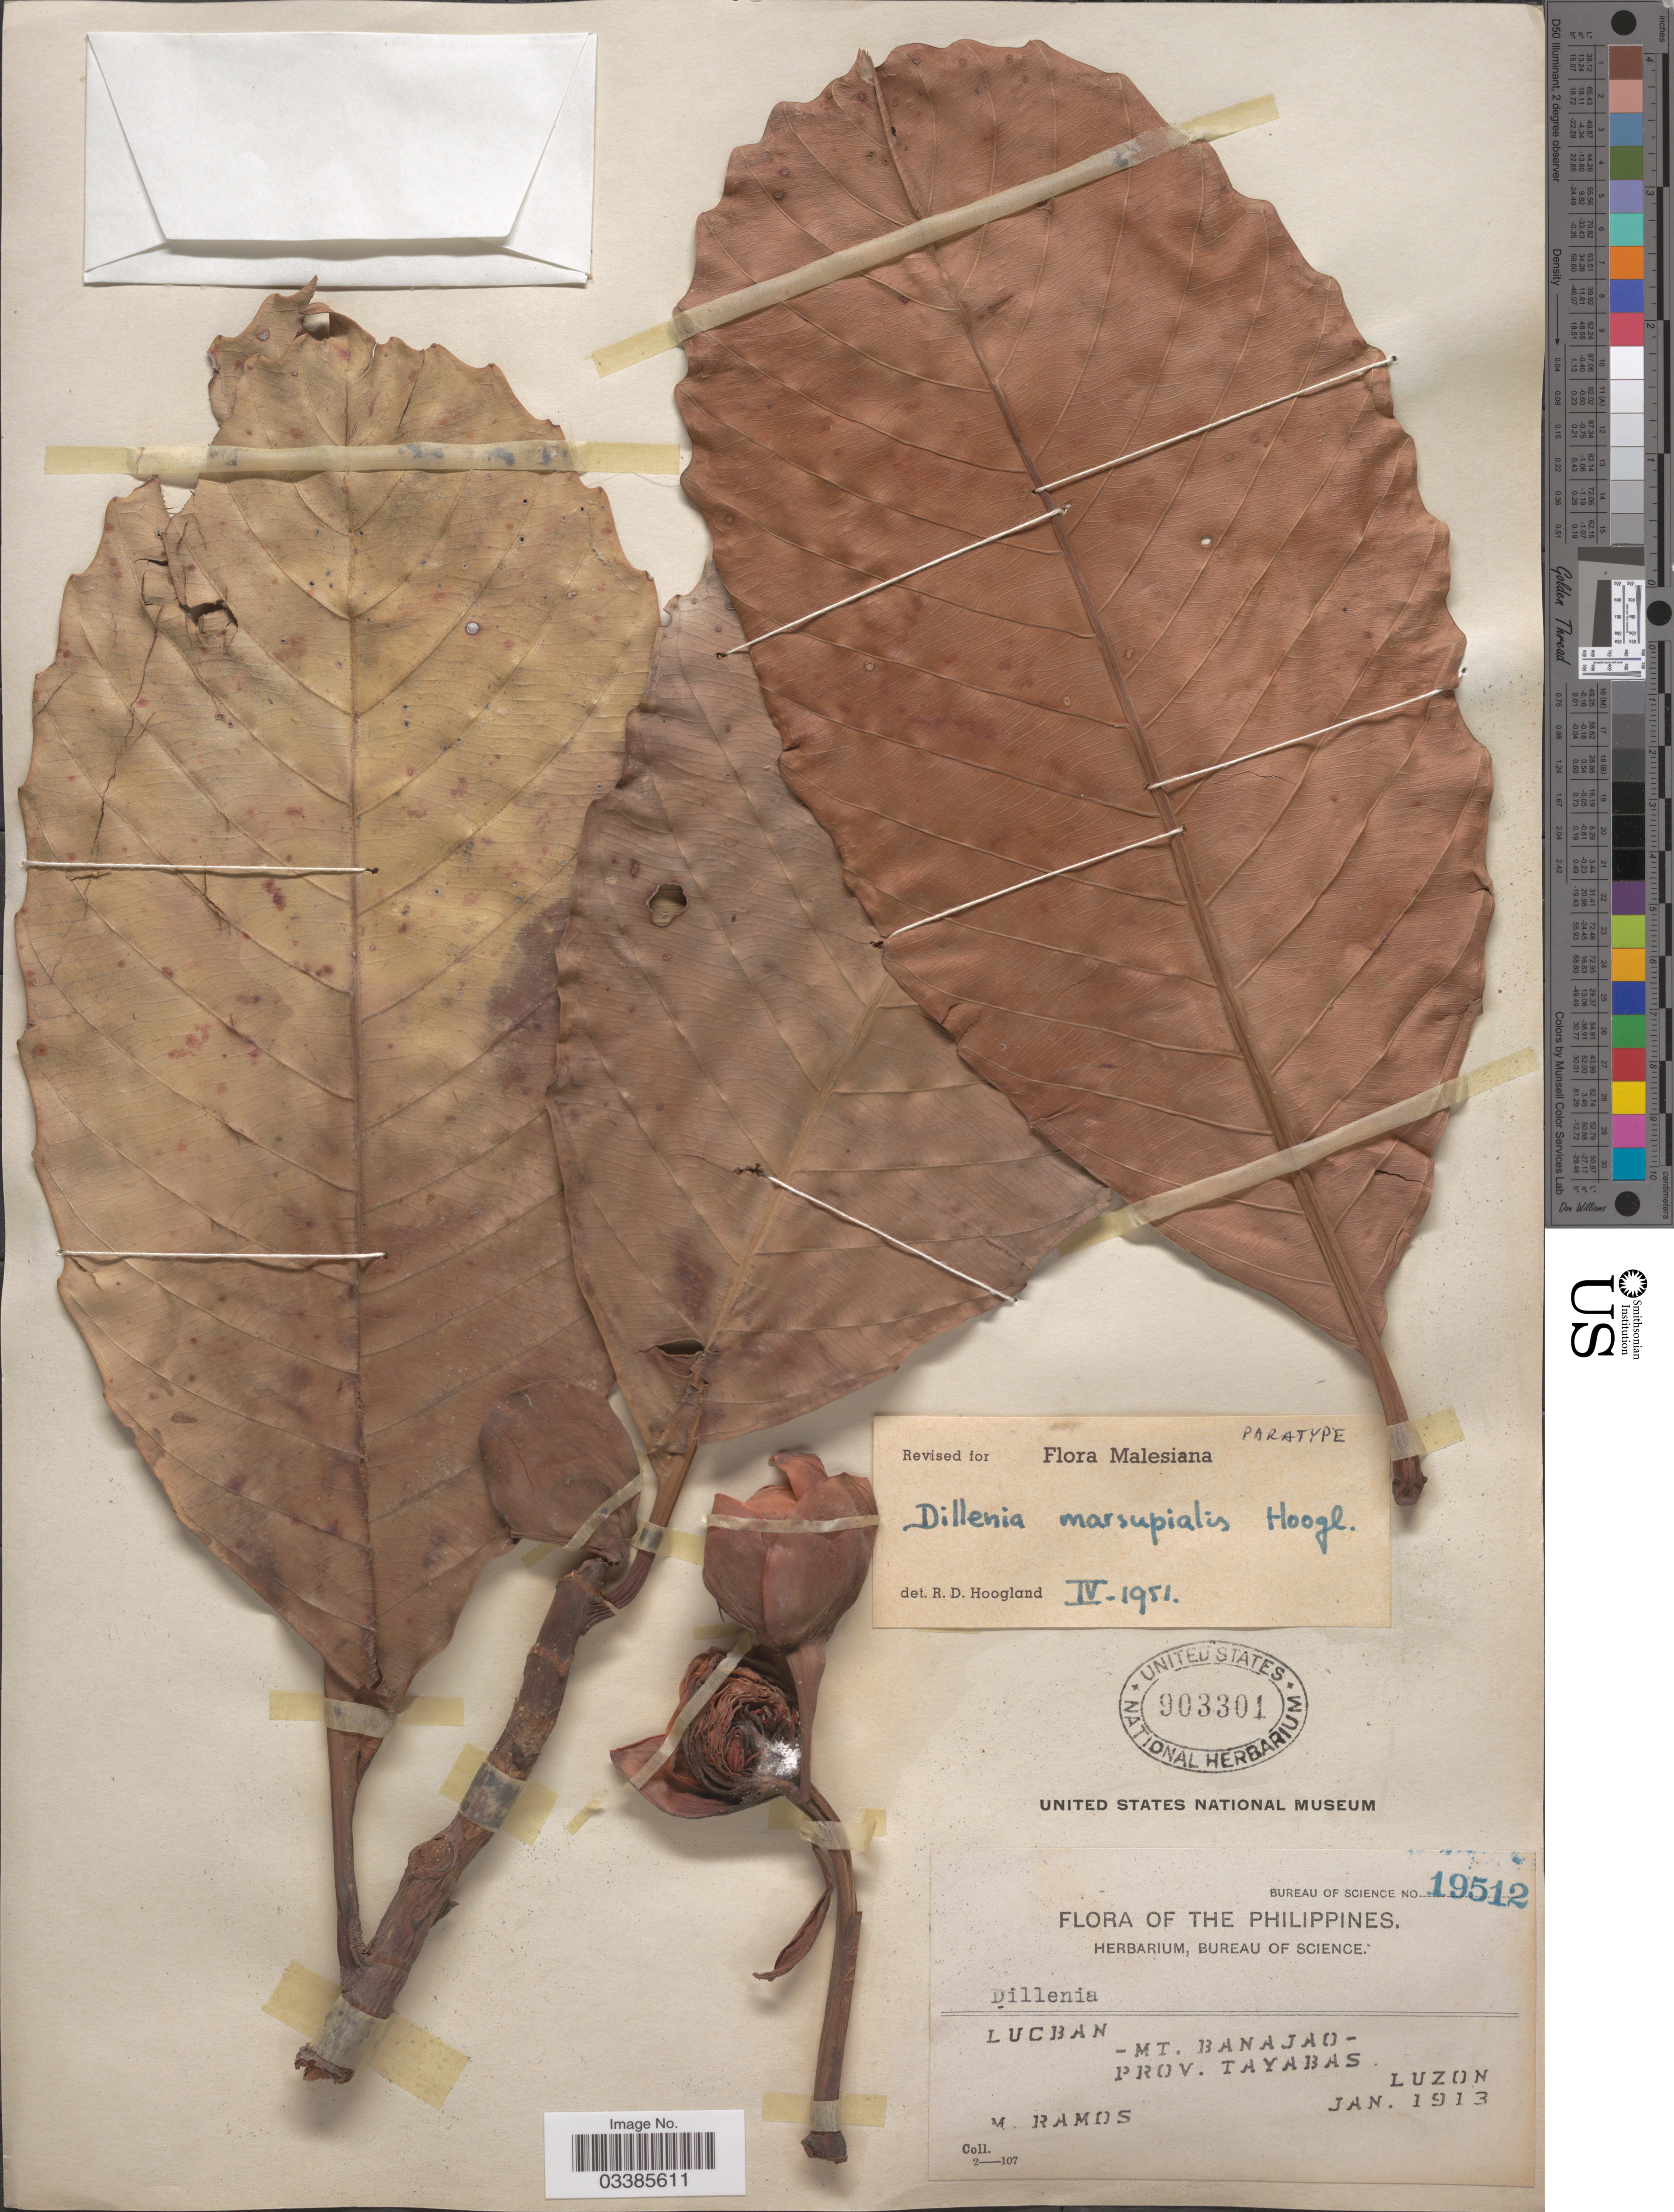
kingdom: Plantae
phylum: Tracheophyta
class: Magnoliopsida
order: Dilleniales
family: Dilleniaceae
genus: Dillenia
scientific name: Dillenia marsupialis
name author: Hoogland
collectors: M. Ramos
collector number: Bureau of Science 19512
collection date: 1913-01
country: Philippines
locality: Lucban. Mt. Banajao-Prov. Tayabas. Luzon.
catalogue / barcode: US 903301